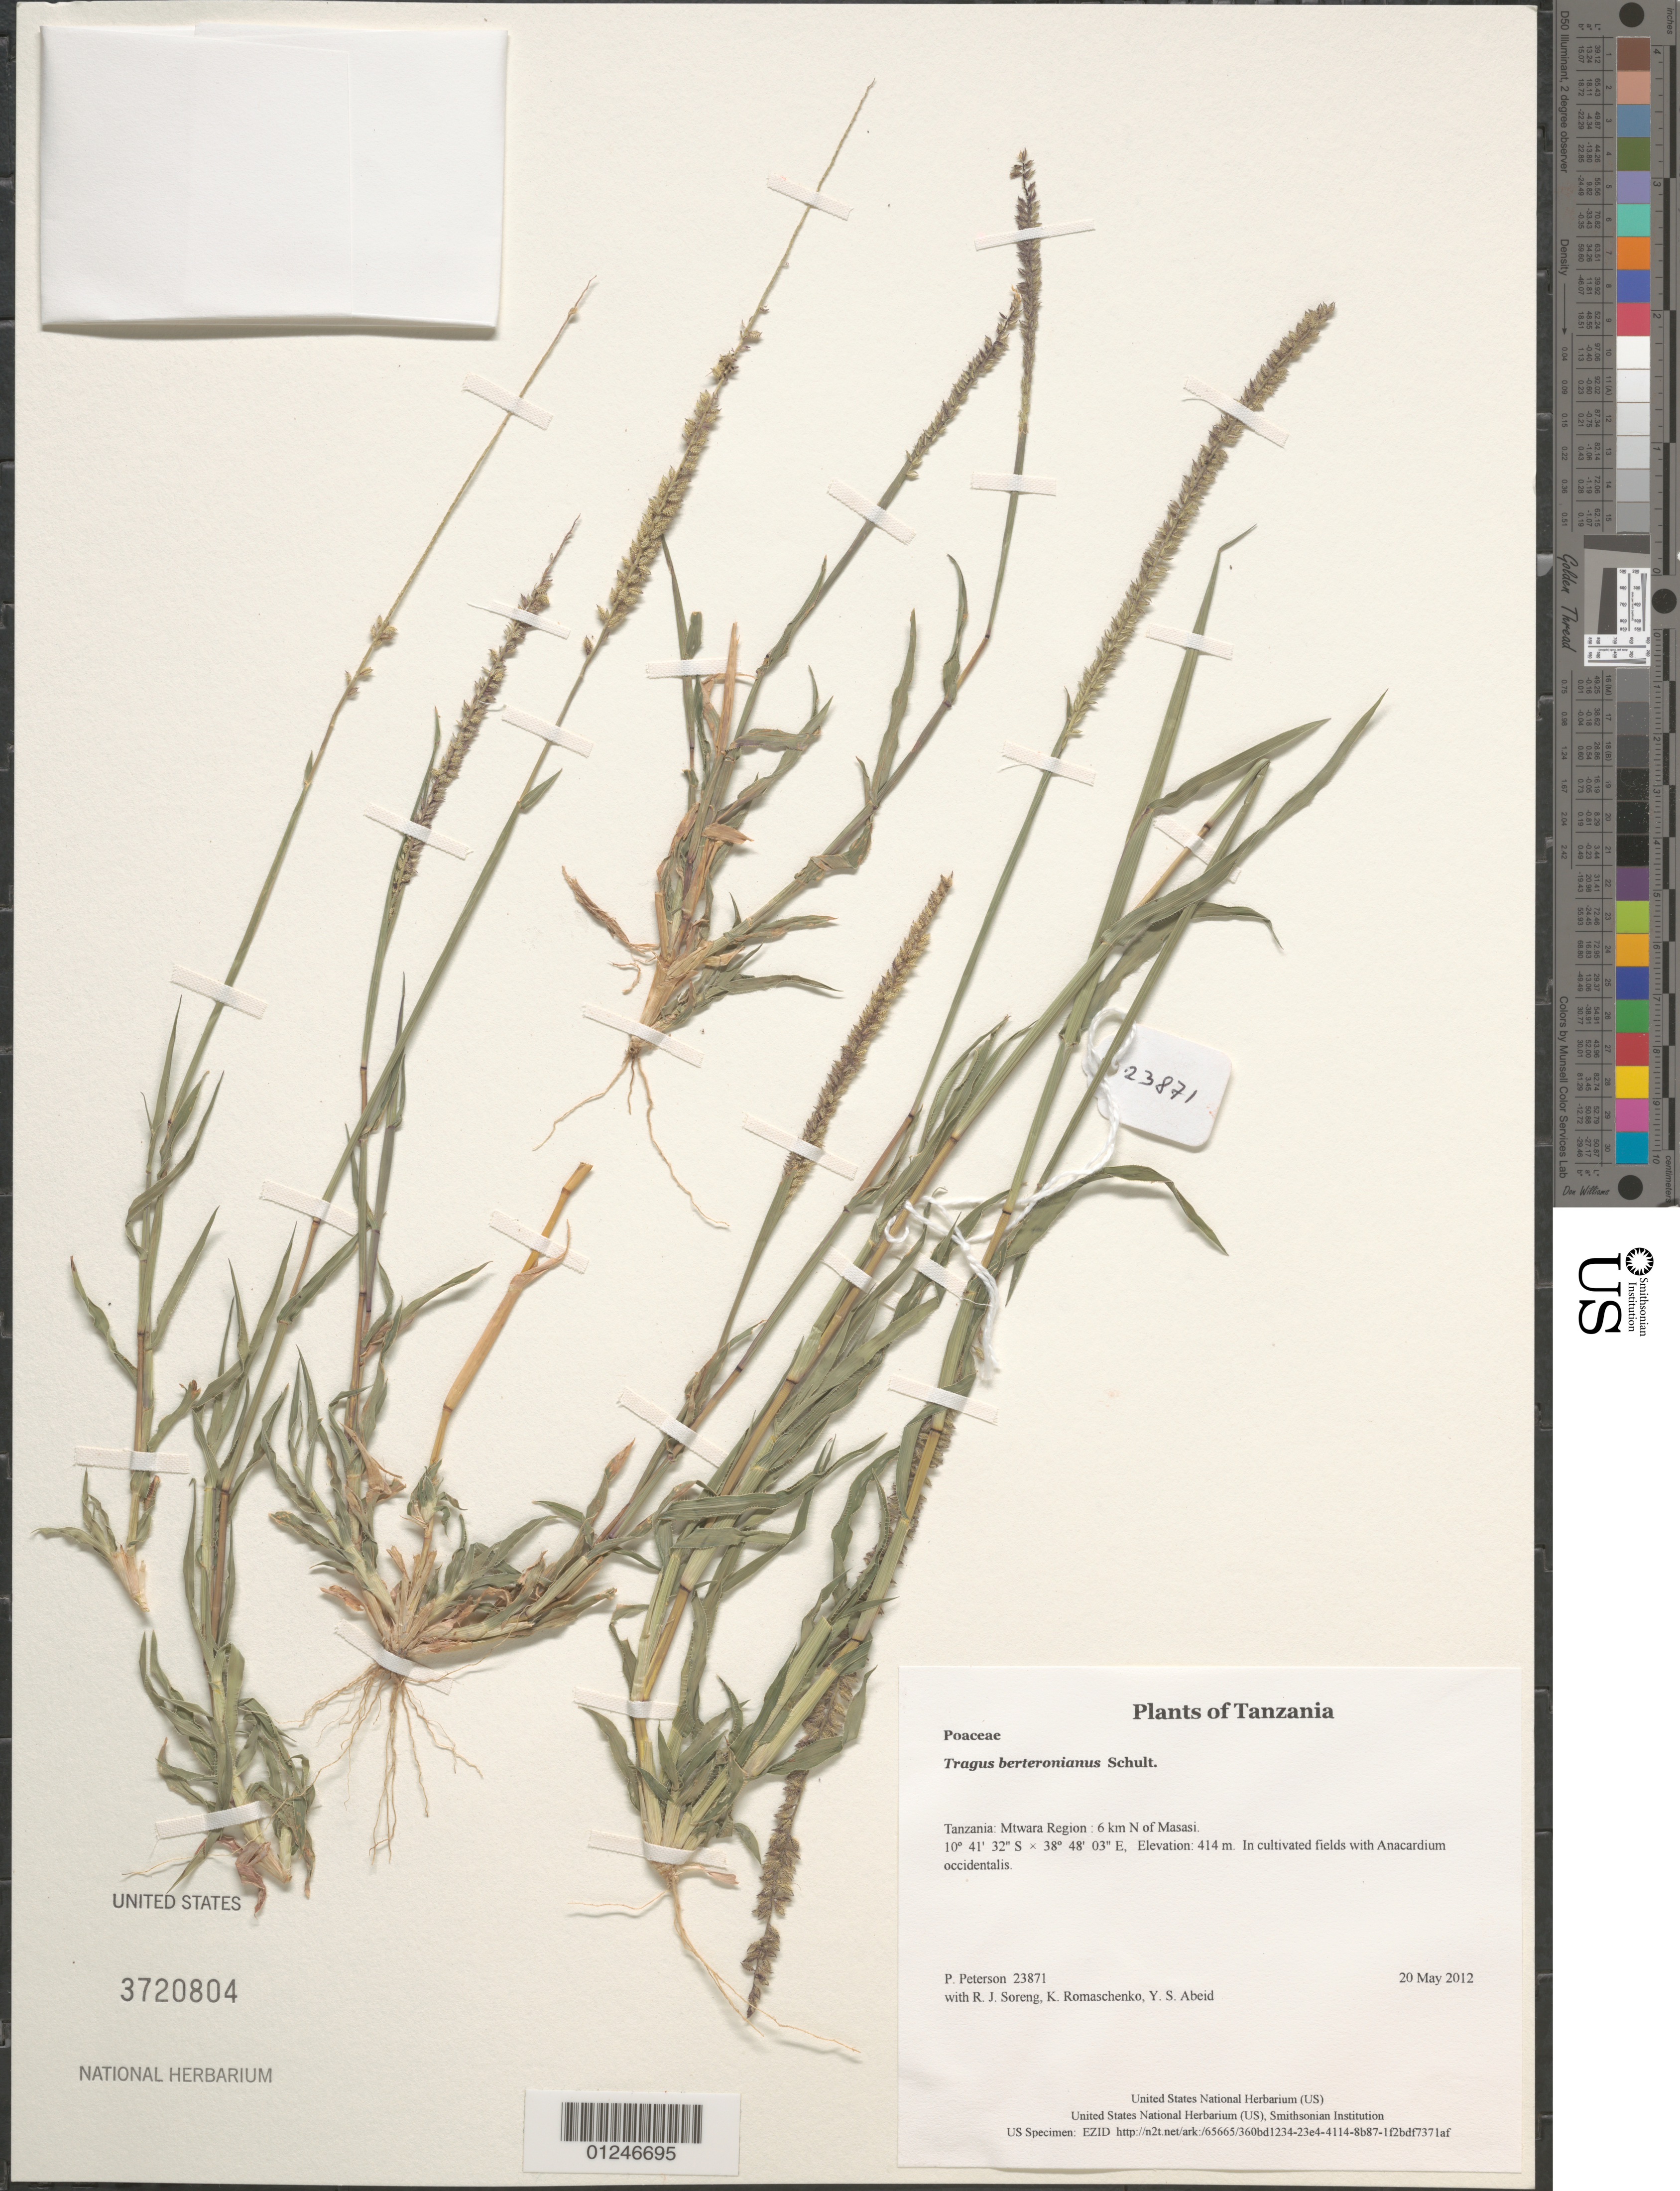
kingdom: Plantae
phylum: Tracheophyta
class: Liliopsida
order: Poales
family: Poaceae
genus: Tragus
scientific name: Tragus berteronianus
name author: Schult.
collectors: P. M. Peterson, R. J. Soreng, K. Romaschenko & Y. Abeid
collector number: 23871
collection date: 2012-05-20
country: Tanzania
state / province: Mtwara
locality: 6 km N of Masasi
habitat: In cultivated fields with Anacardium occidentalis.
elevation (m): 414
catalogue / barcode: US 3720804